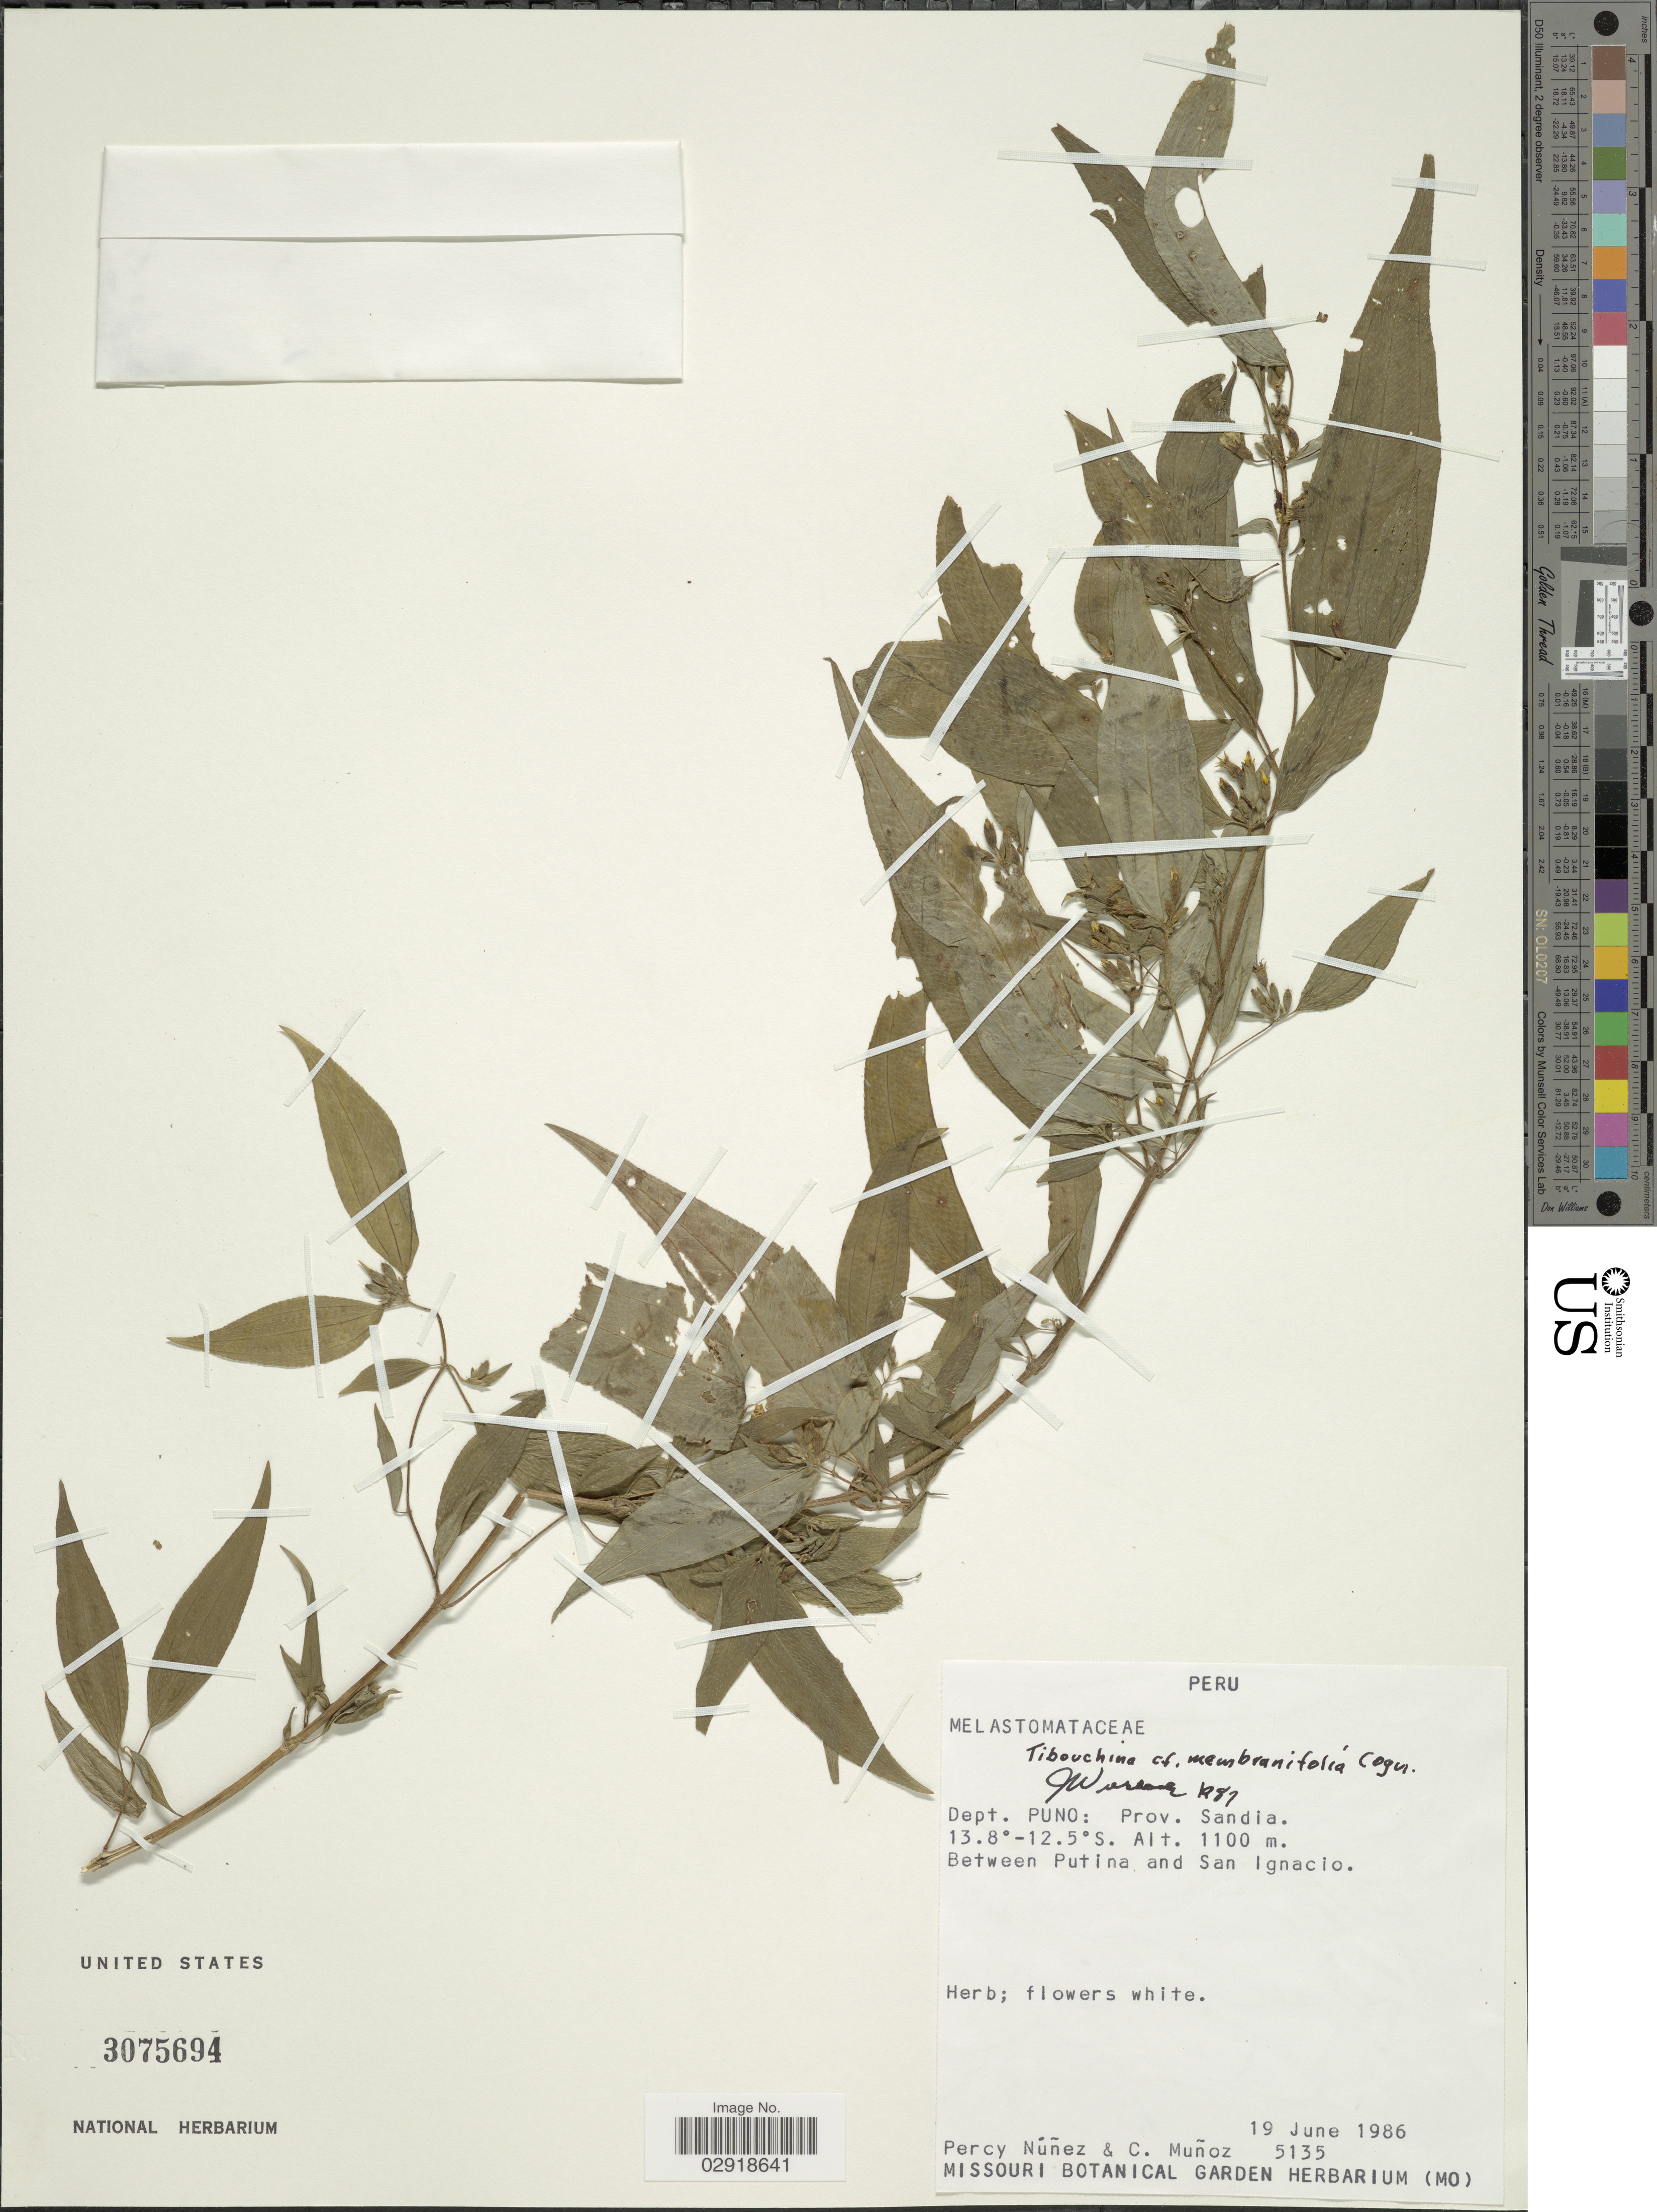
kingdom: Plantae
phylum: Tracheophyta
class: Magnoliopsida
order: Myrtales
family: Melastomataceae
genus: Chaetogastra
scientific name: Chaetogastra membranifolia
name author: (Cogn.) P.J.F. Guim. & Michelang.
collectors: P. Nuñez V. & C. Muñoz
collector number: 5135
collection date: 1986-06-19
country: Peru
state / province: Puno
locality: Dept. Puno: Prov. Sandia. Between Putina and San Ignacio.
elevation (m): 1100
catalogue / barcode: US 3075694